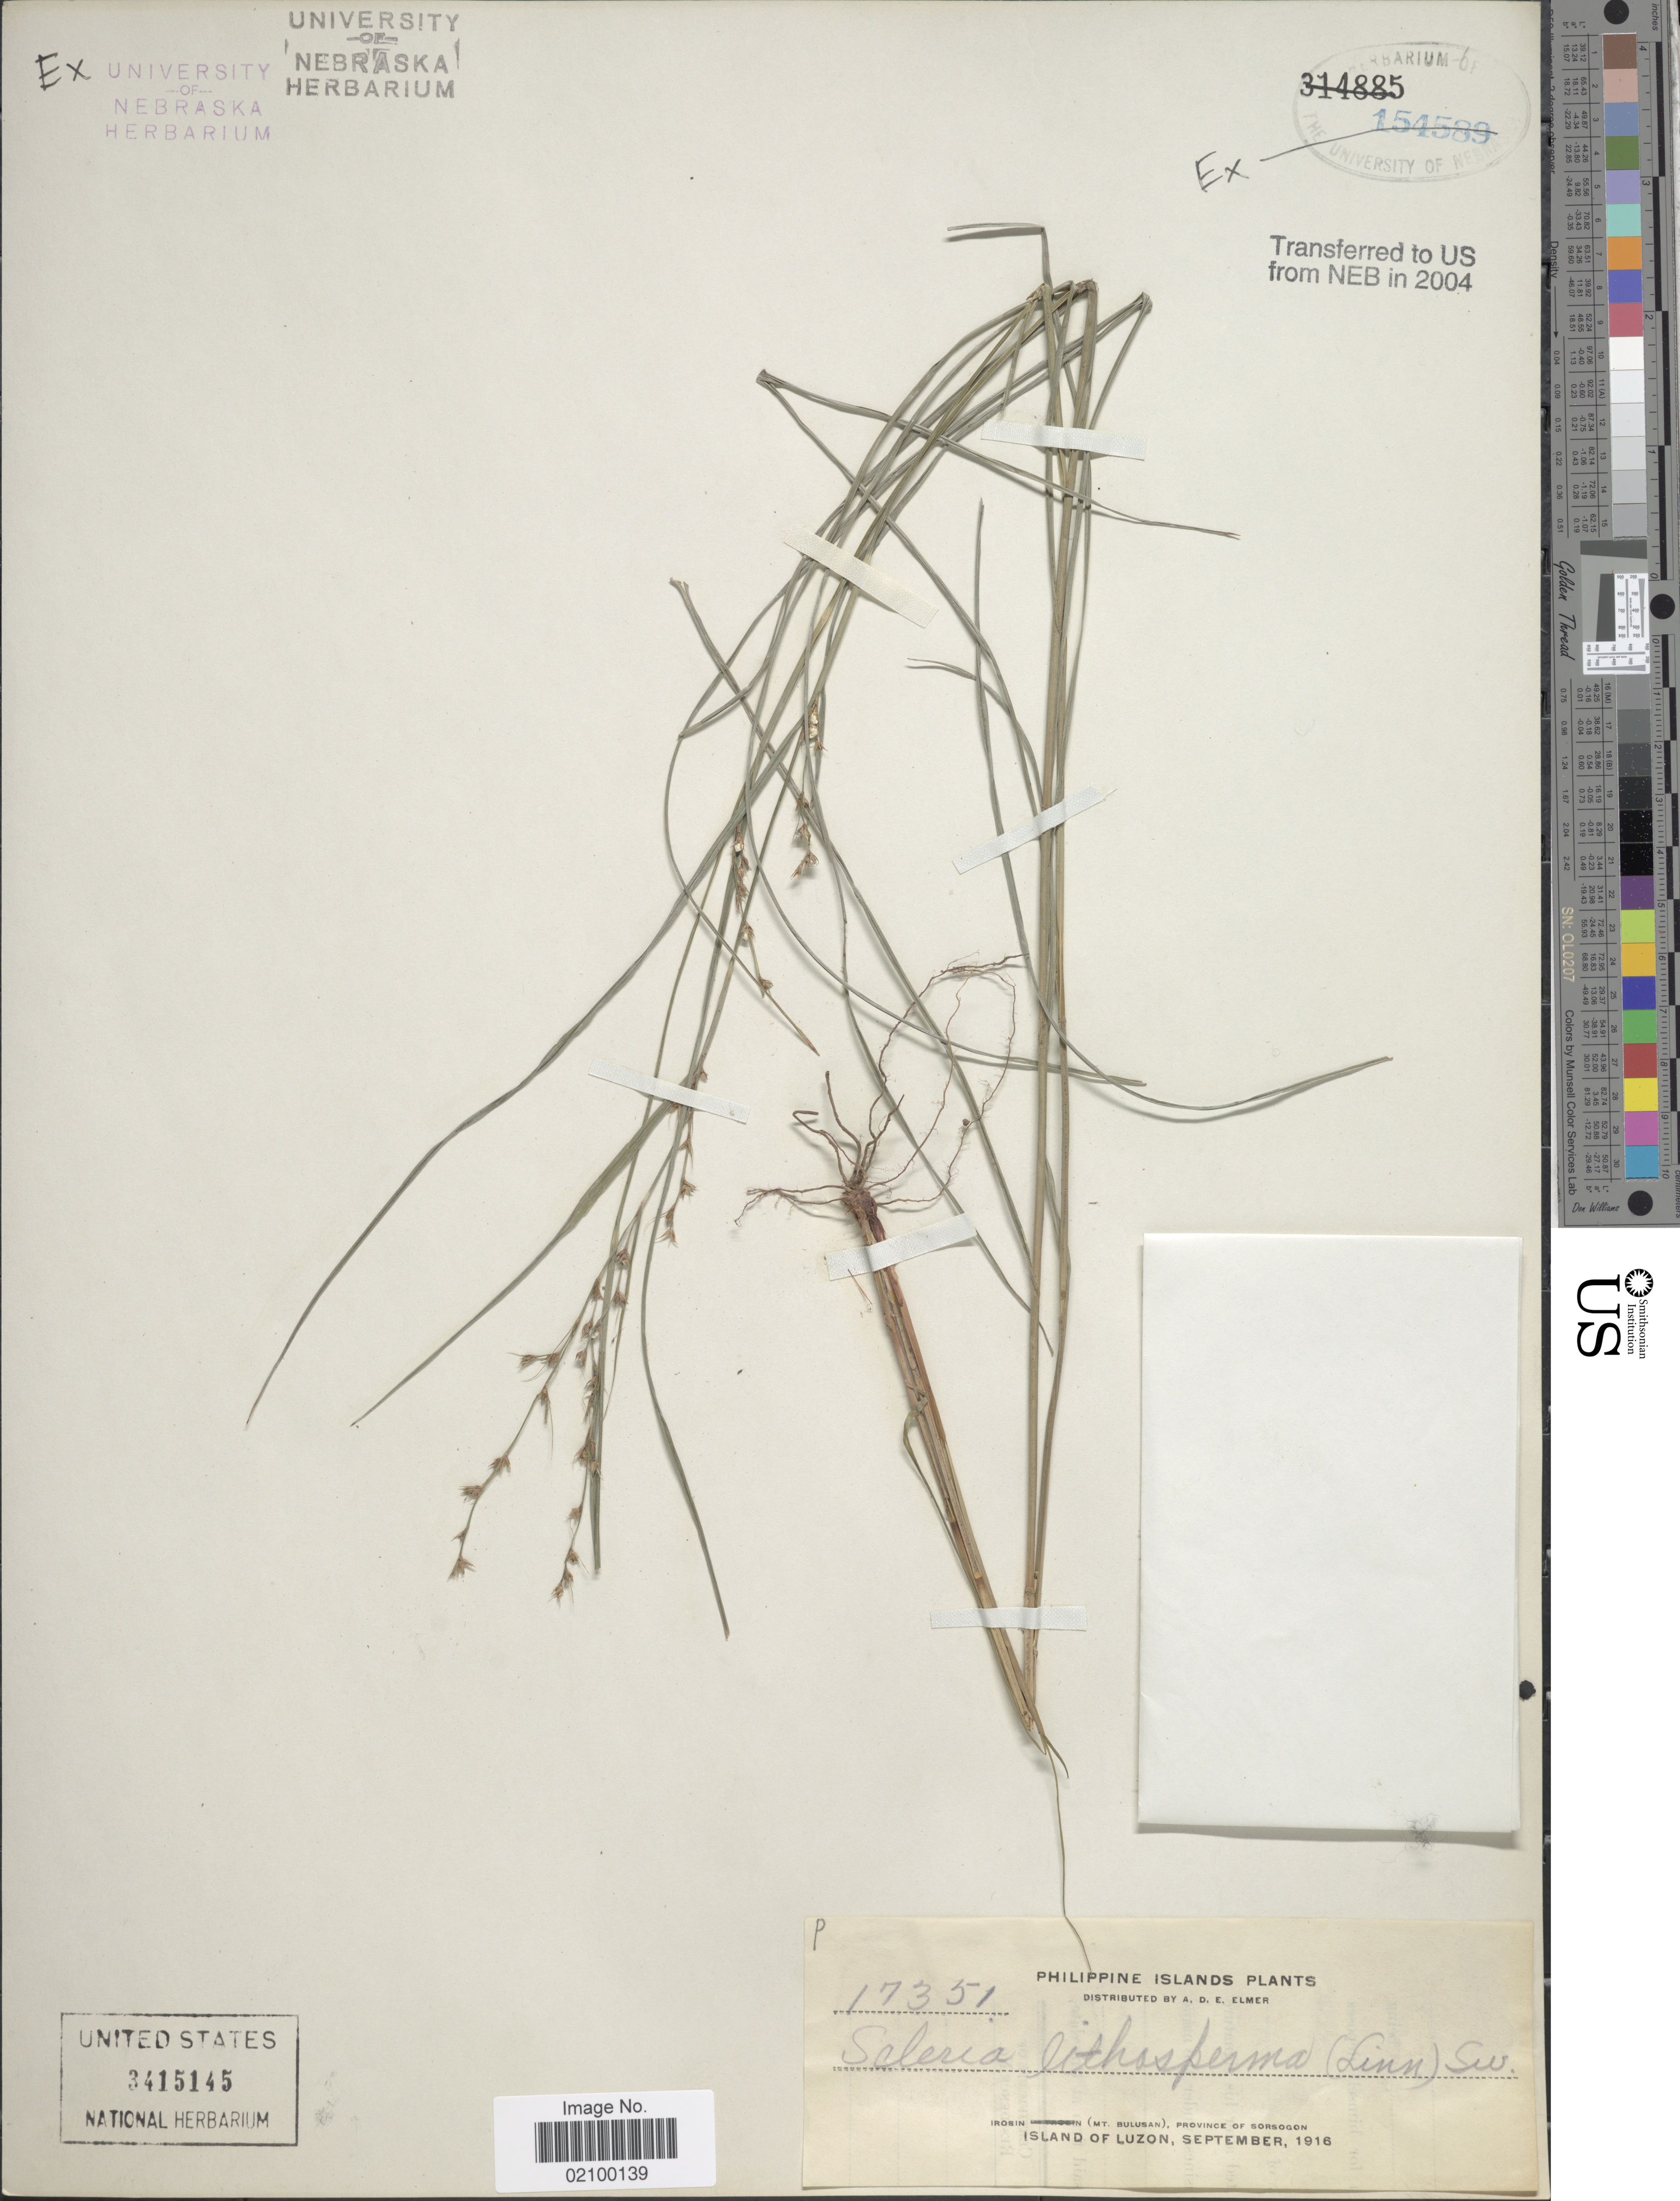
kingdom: Plantae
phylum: Tracheophyta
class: Liliopsida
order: Poales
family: Cyperaceae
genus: Scleria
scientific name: Scleria lithosperma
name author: (L.) Sw.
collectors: A. D. E. Elmer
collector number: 17351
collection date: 1916-09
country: Philippines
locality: Irosin (Mt. Bulusan), Province of Sorsogon. Island of Luzon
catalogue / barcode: US 3415145